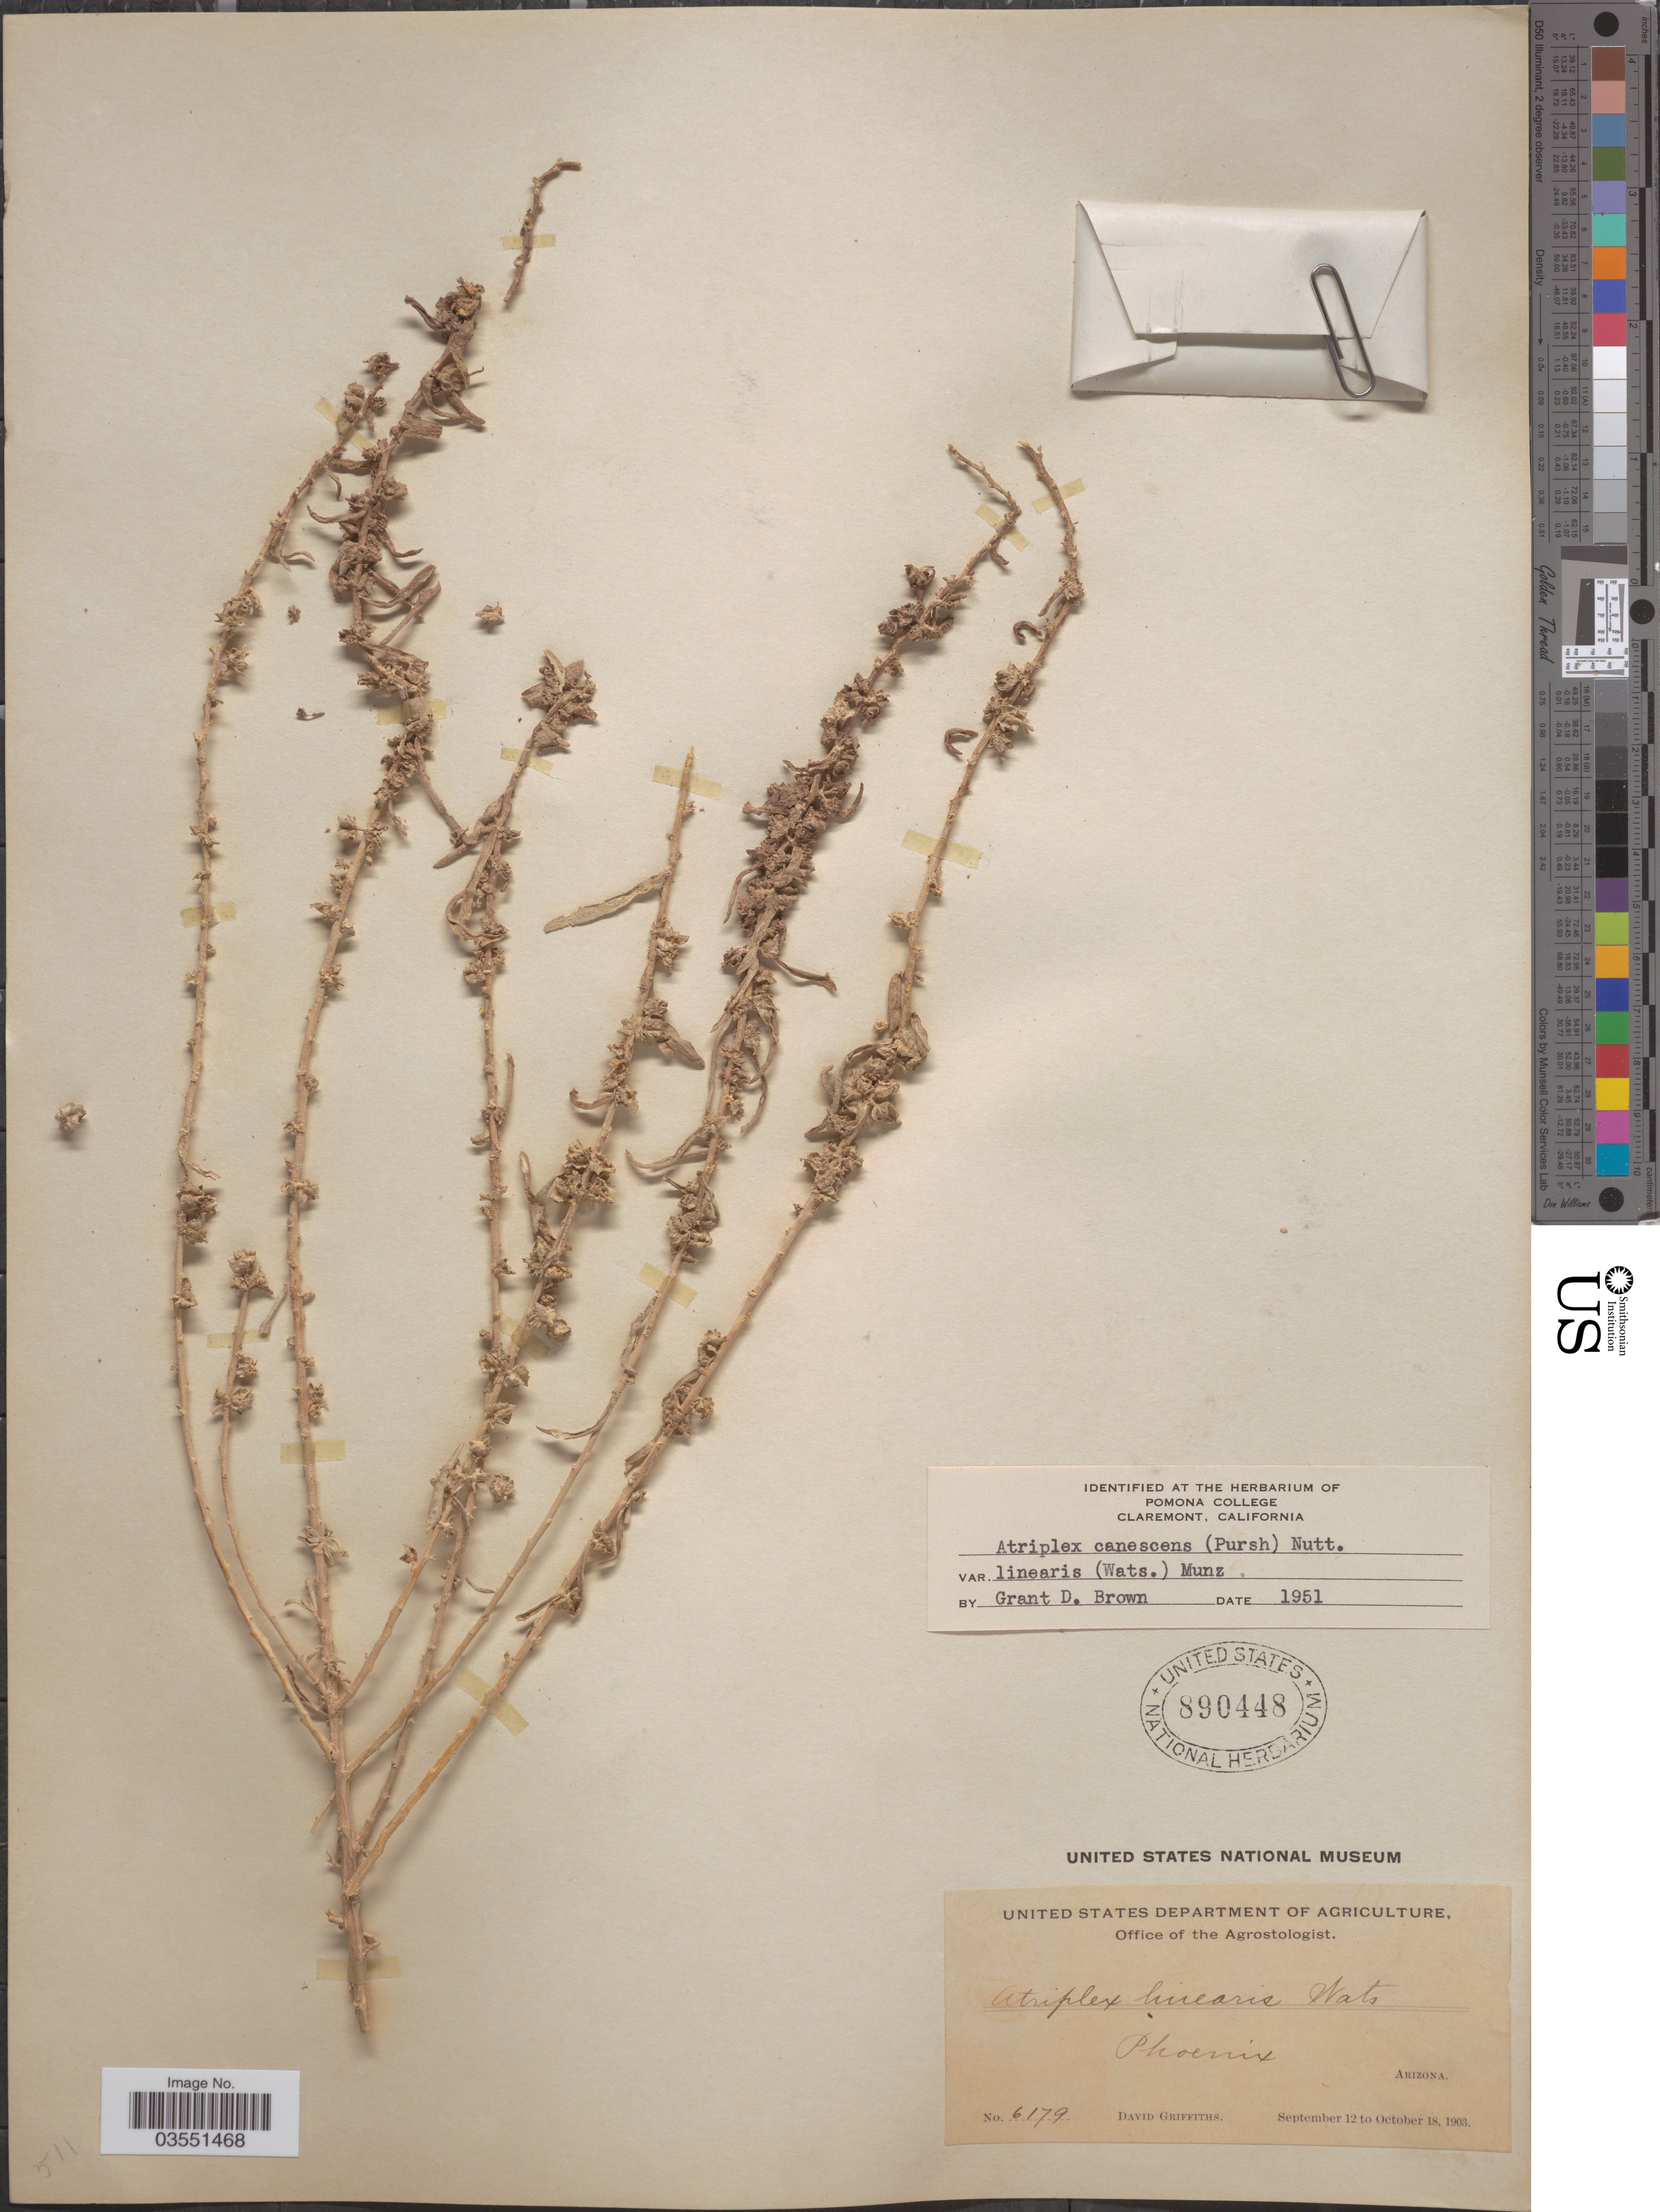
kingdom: Plantae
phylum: Tracheophyta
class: Magnoliopsida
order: Caryophyllales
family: Amaranthaceae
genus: Atriplex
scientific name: Atriplex canescens var. linearis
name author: (Pursh) Nutt.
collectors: D. Griffiths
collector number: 6179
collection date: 1903-09-12/1903-10-18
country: United States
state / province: Arizona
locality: Phoenix.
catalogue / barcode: US 890448